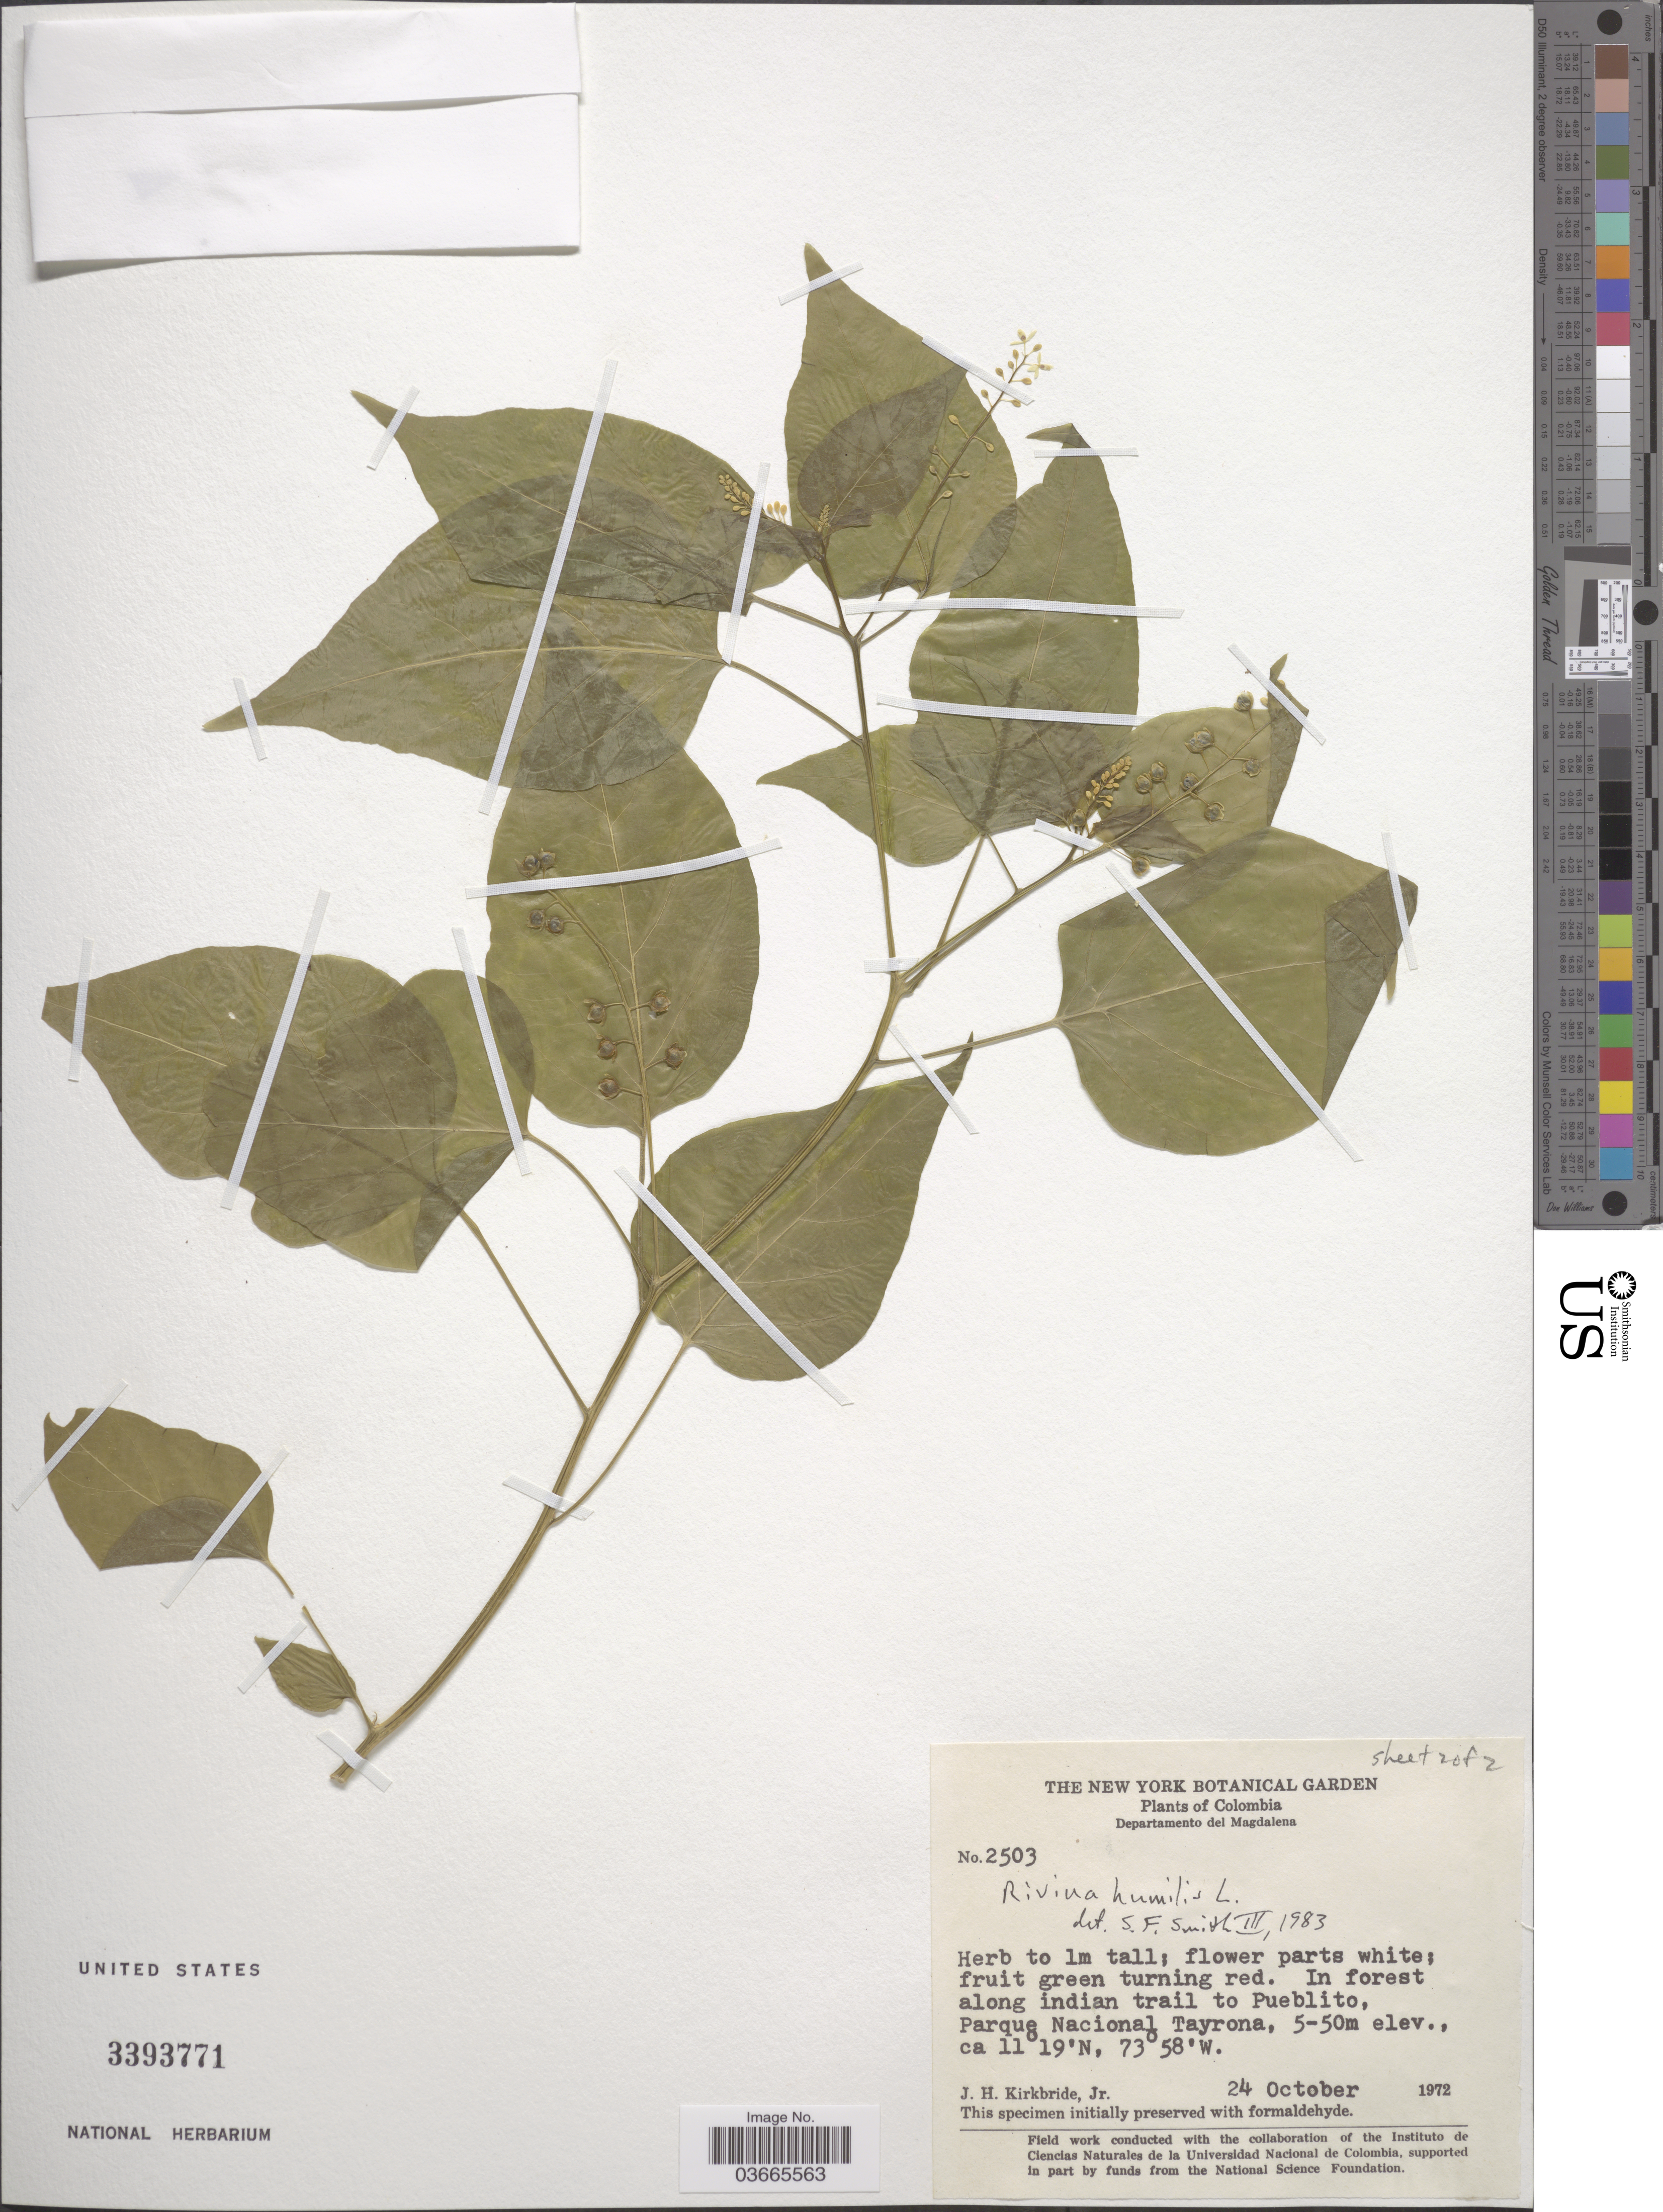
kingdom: Plantae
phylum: Tracheophyta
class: Magnoliopsida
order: Caryophyllales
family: Phytolaccaceae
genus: Rivina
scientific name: Rivina humilis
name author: L.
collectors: J. H. Kirkbride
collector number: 2503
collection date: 1972-10-24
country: Colombia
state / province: Magdalena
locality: Departamento del Magdalena. In forest along indian trail to Pueblito, Parque Nacional Tayrona.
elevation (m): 5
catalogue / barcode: US 3393771